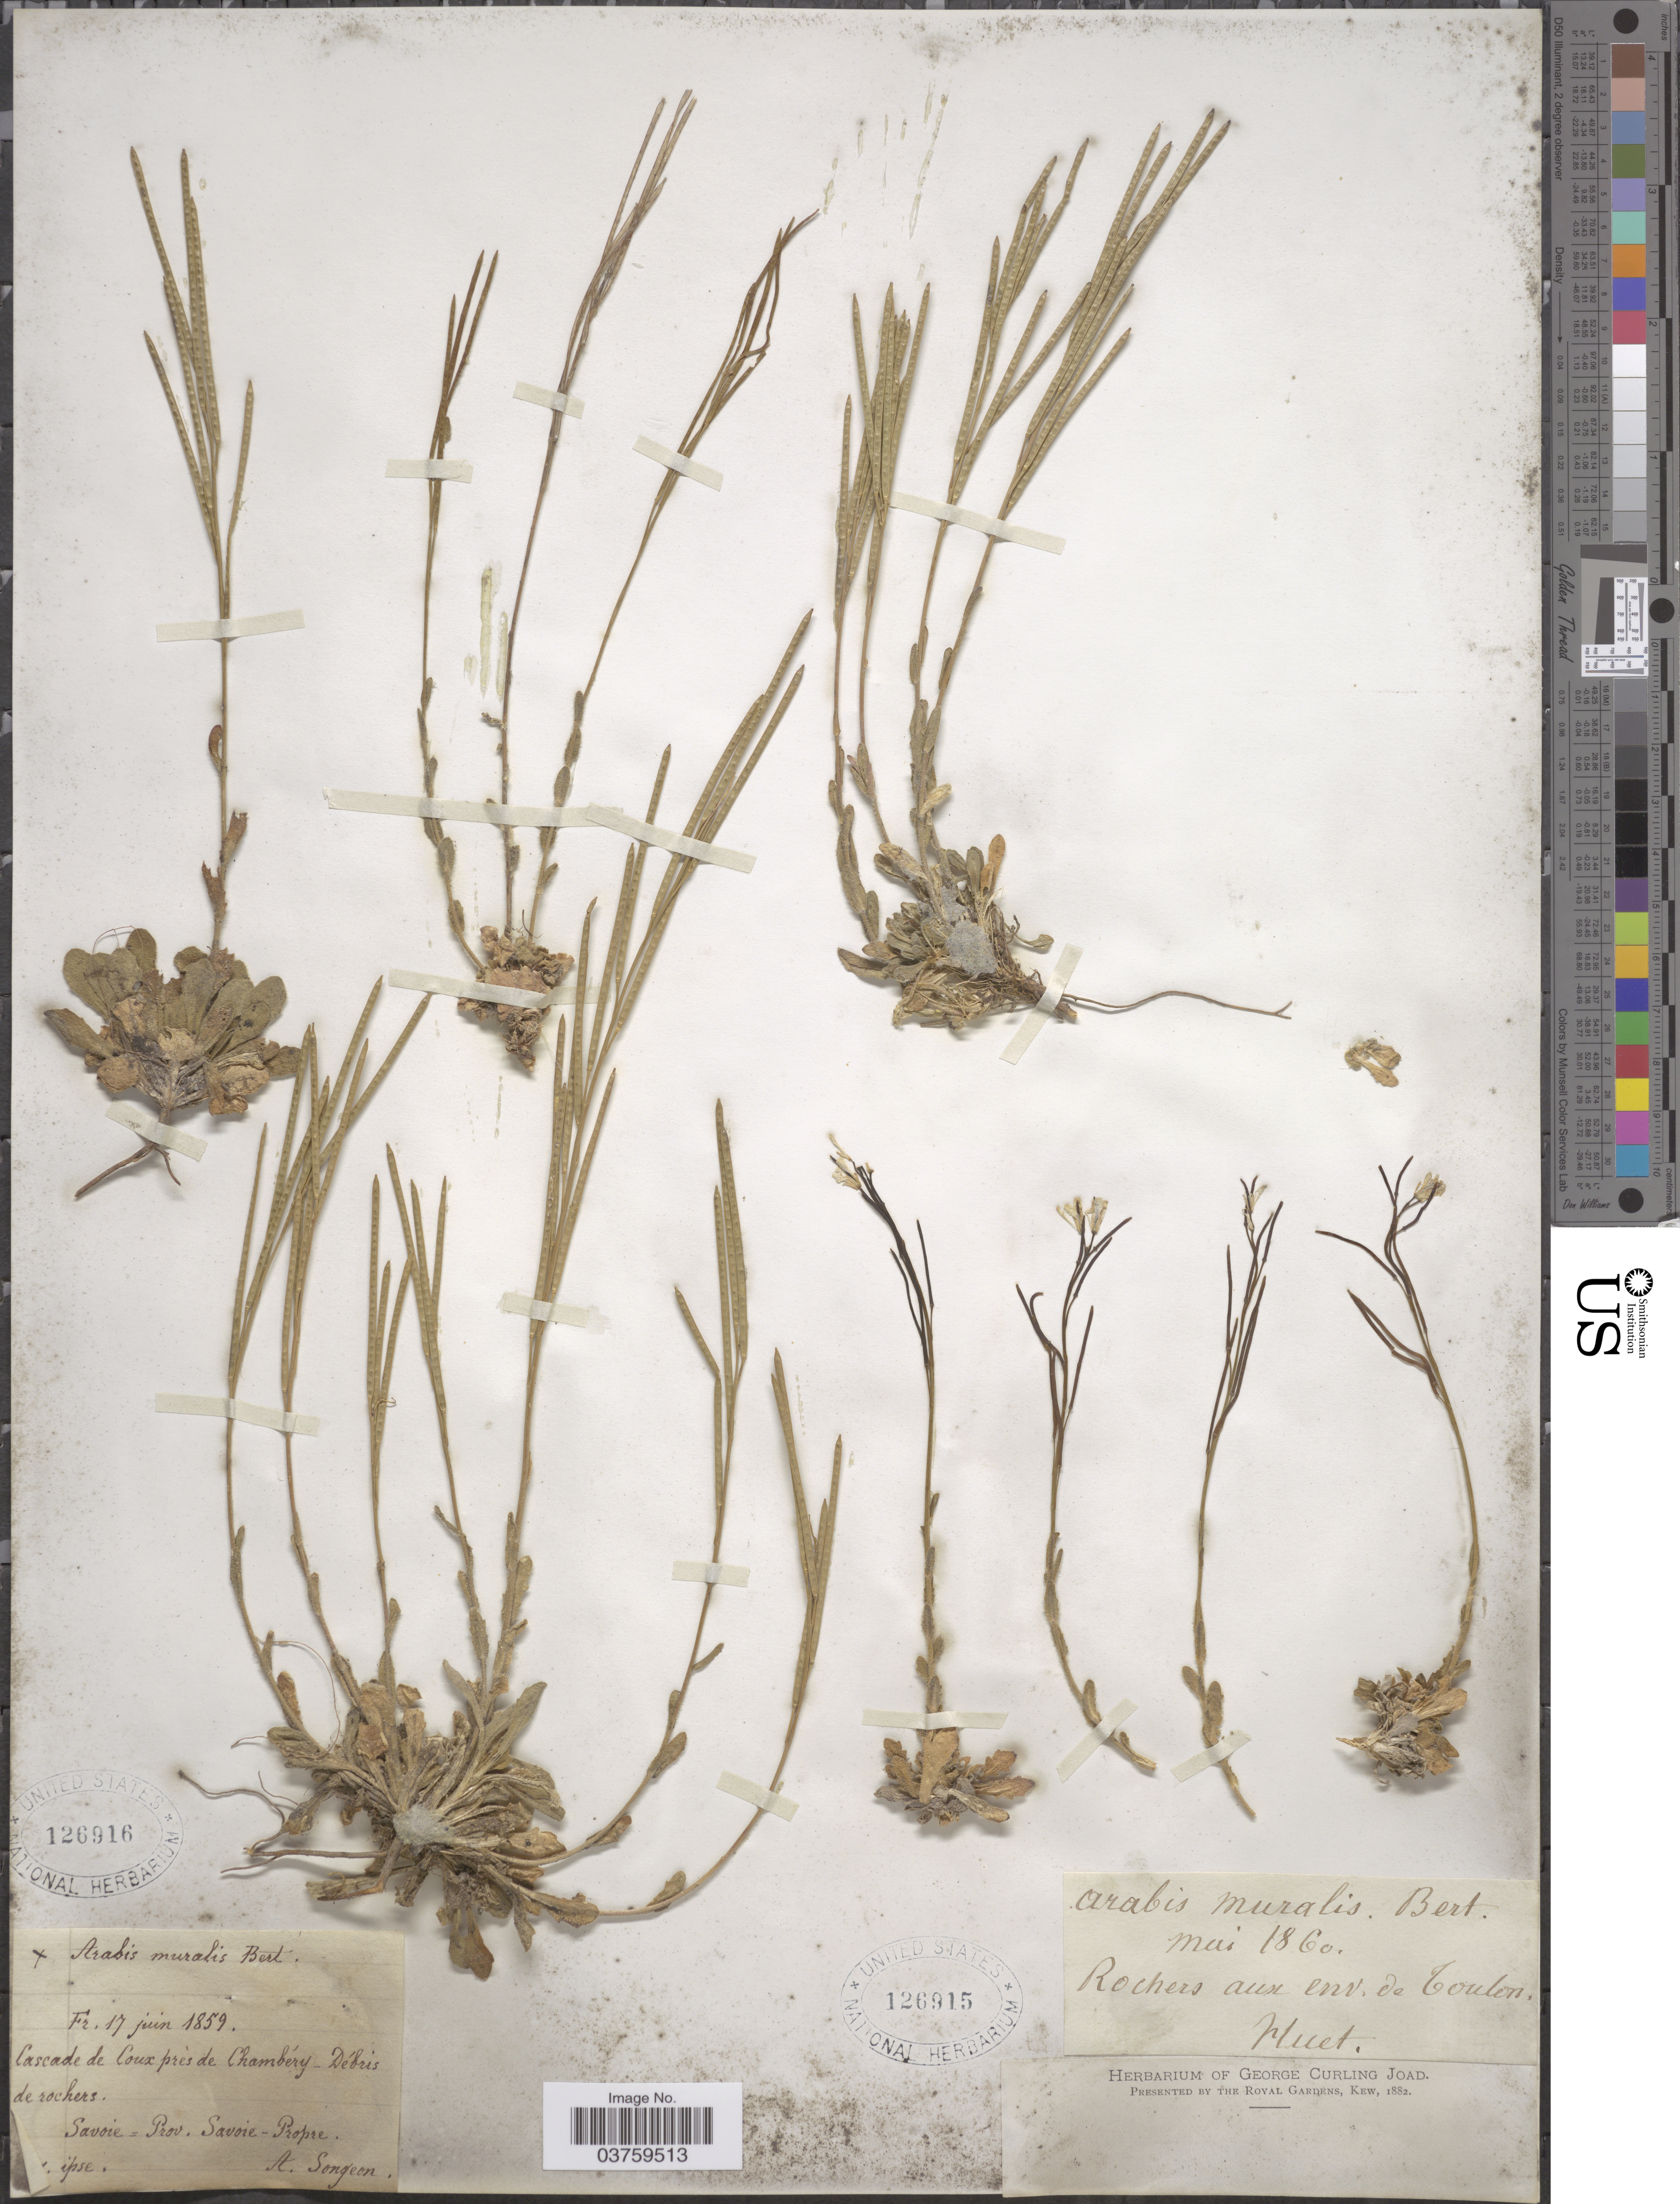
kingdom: Plantae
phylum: Tracheophyta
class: Magnoliopsida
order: Brassicales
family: Brassicaceae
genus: Arabis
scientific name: Arabis muralis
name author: Bertol.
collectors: A. Songeon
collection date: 1859-06-17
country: France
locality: Cascade de Coux pres de Chambéry_Débris de rochers. Savoie = Prov. Savoie - Propre.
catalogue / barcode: US 126916-2